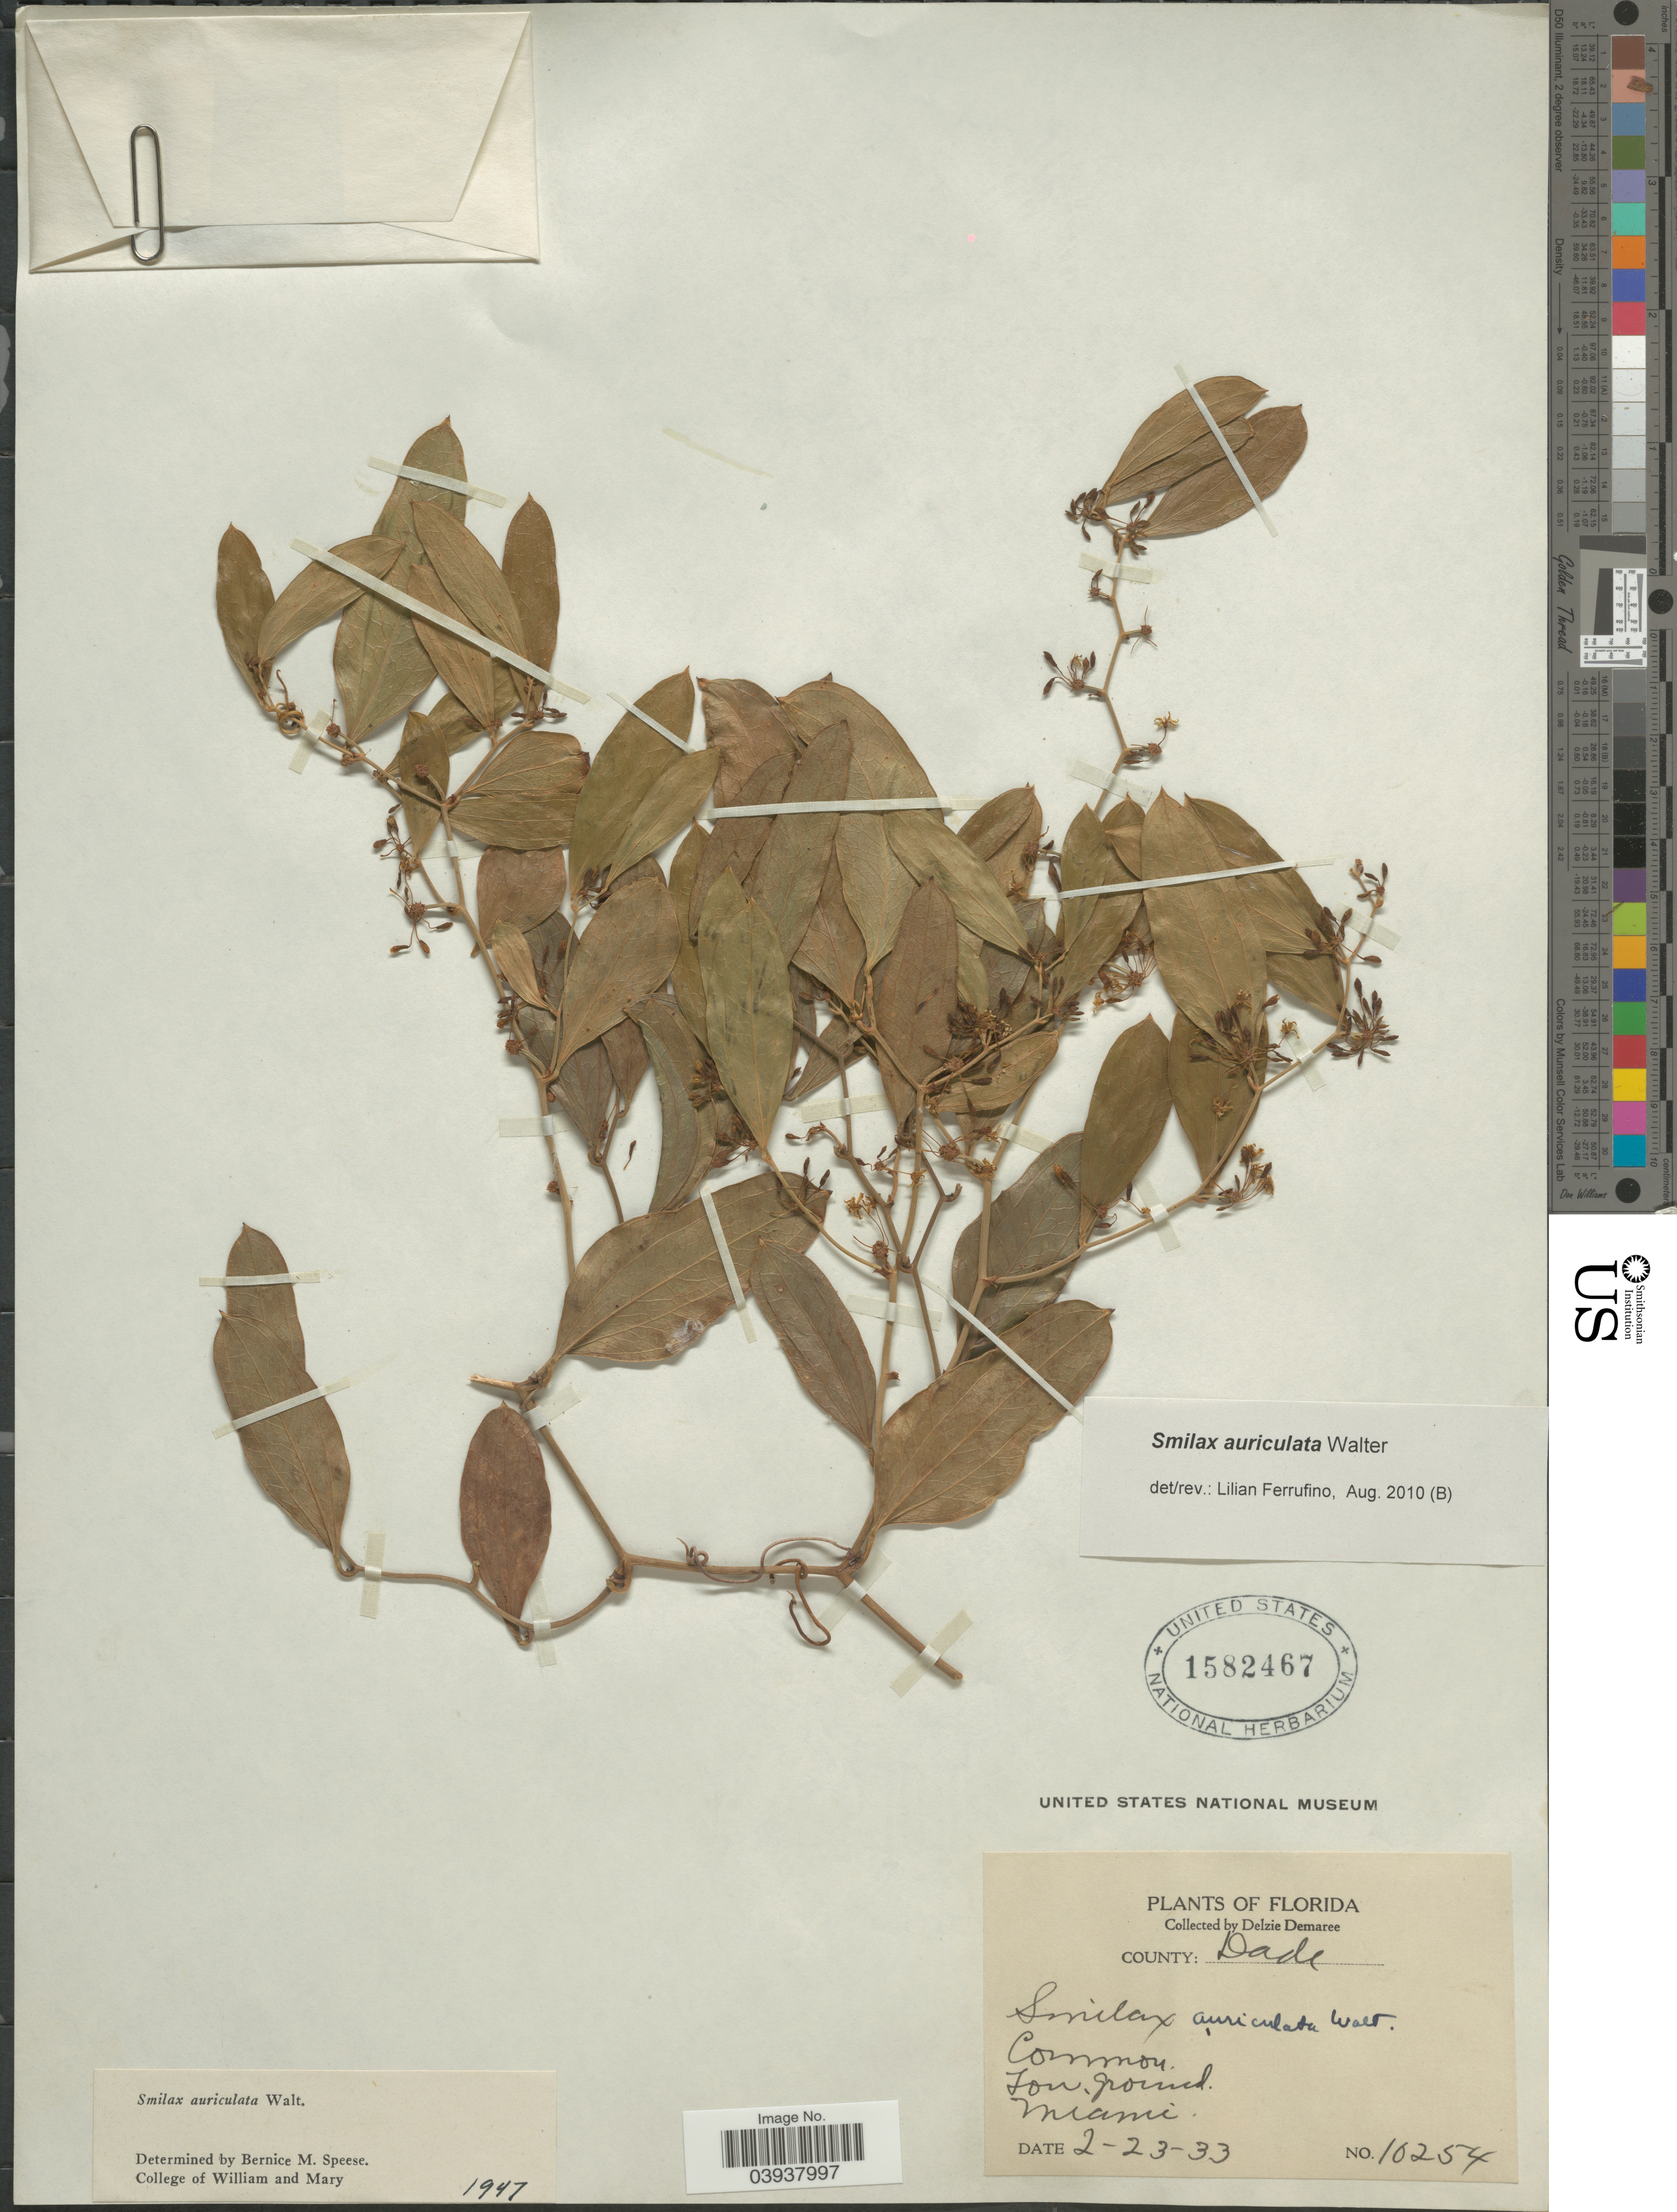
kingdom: Plantae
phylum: Tracheophyta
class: Liliopsida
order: Liliales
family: Smilacaceae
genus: Smilax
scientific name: Smilax auriculata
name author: Walter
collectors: D. Demaree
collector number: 10254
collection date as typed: Transcribed d/m/y: 23/2/33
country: United States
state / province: Florida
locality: County: Dade. Miami.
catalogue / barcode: US 1582467